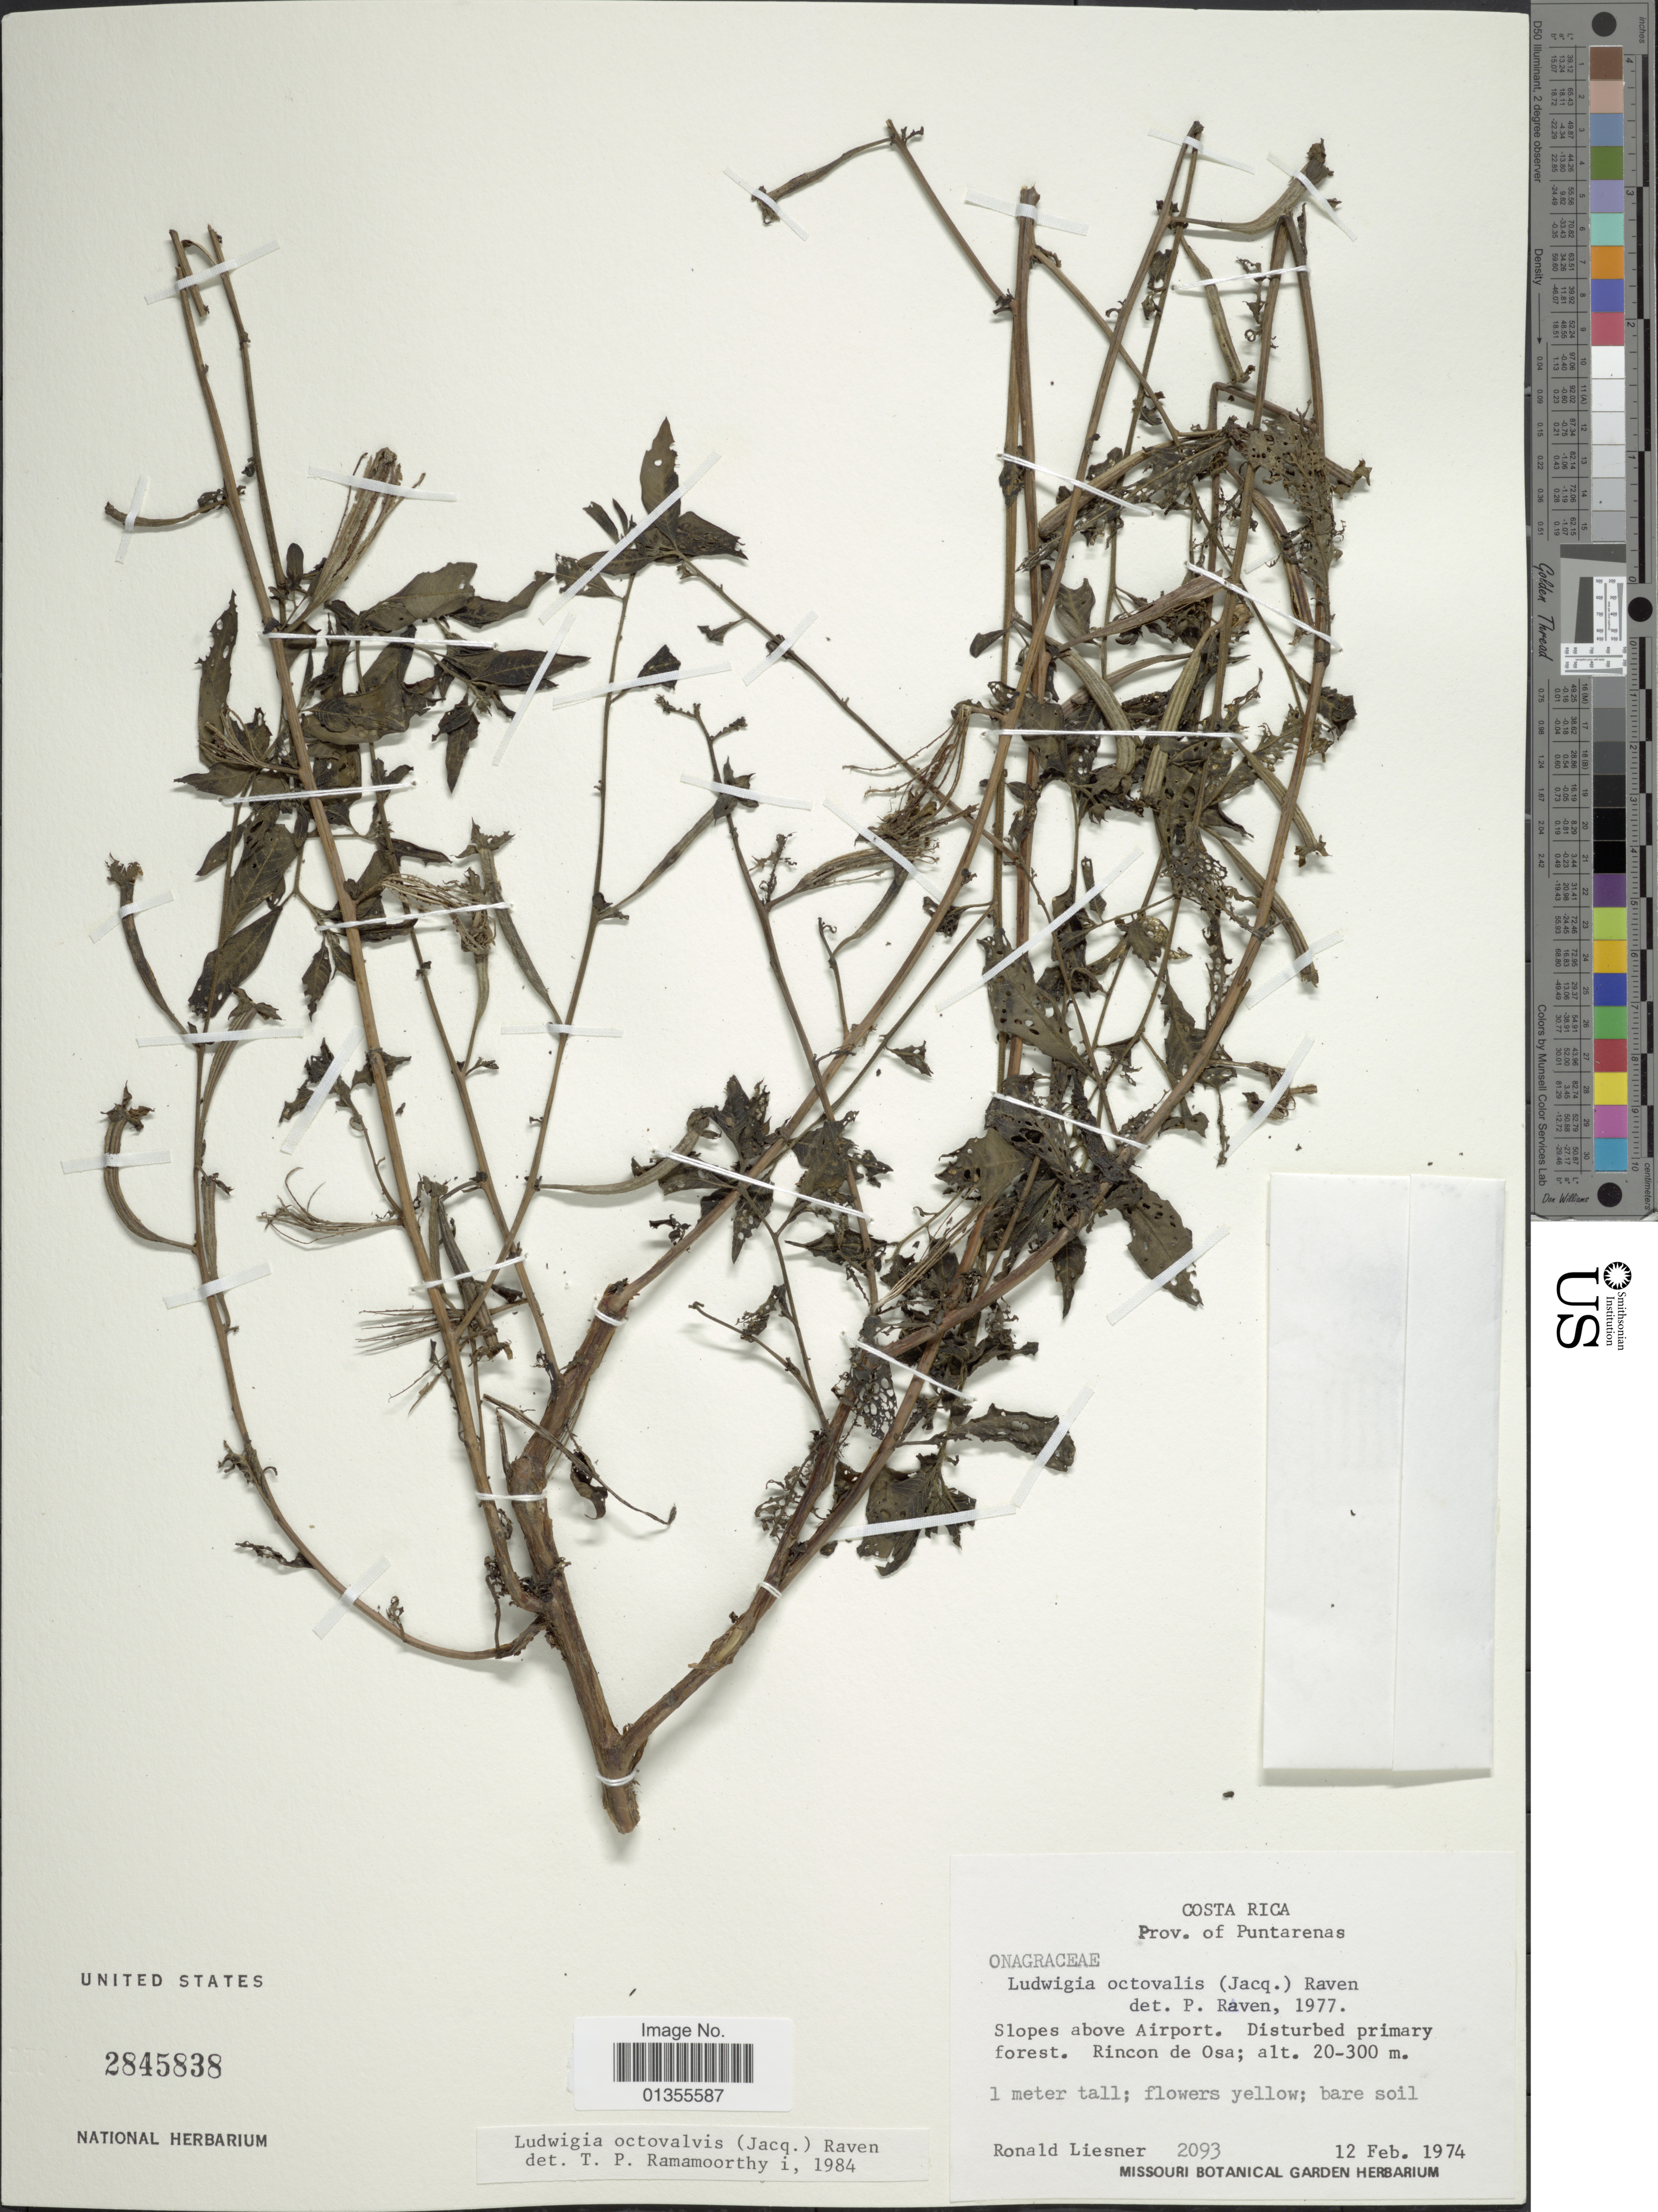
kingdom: Plantae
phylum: Tracheophyta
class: Magnoliopsida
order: Myrtales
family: Onagraceae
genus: Ludwigia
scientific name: Ludwigia octovalvis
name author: (Jacq.) P.H. Raven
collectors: R. L. Liesner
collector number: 2093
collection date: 1974-02-12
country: Costa Rica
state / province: Puntarenas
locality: Slopes above Airport. Rincon de Osa.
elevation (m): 20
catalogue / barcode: US 2845838